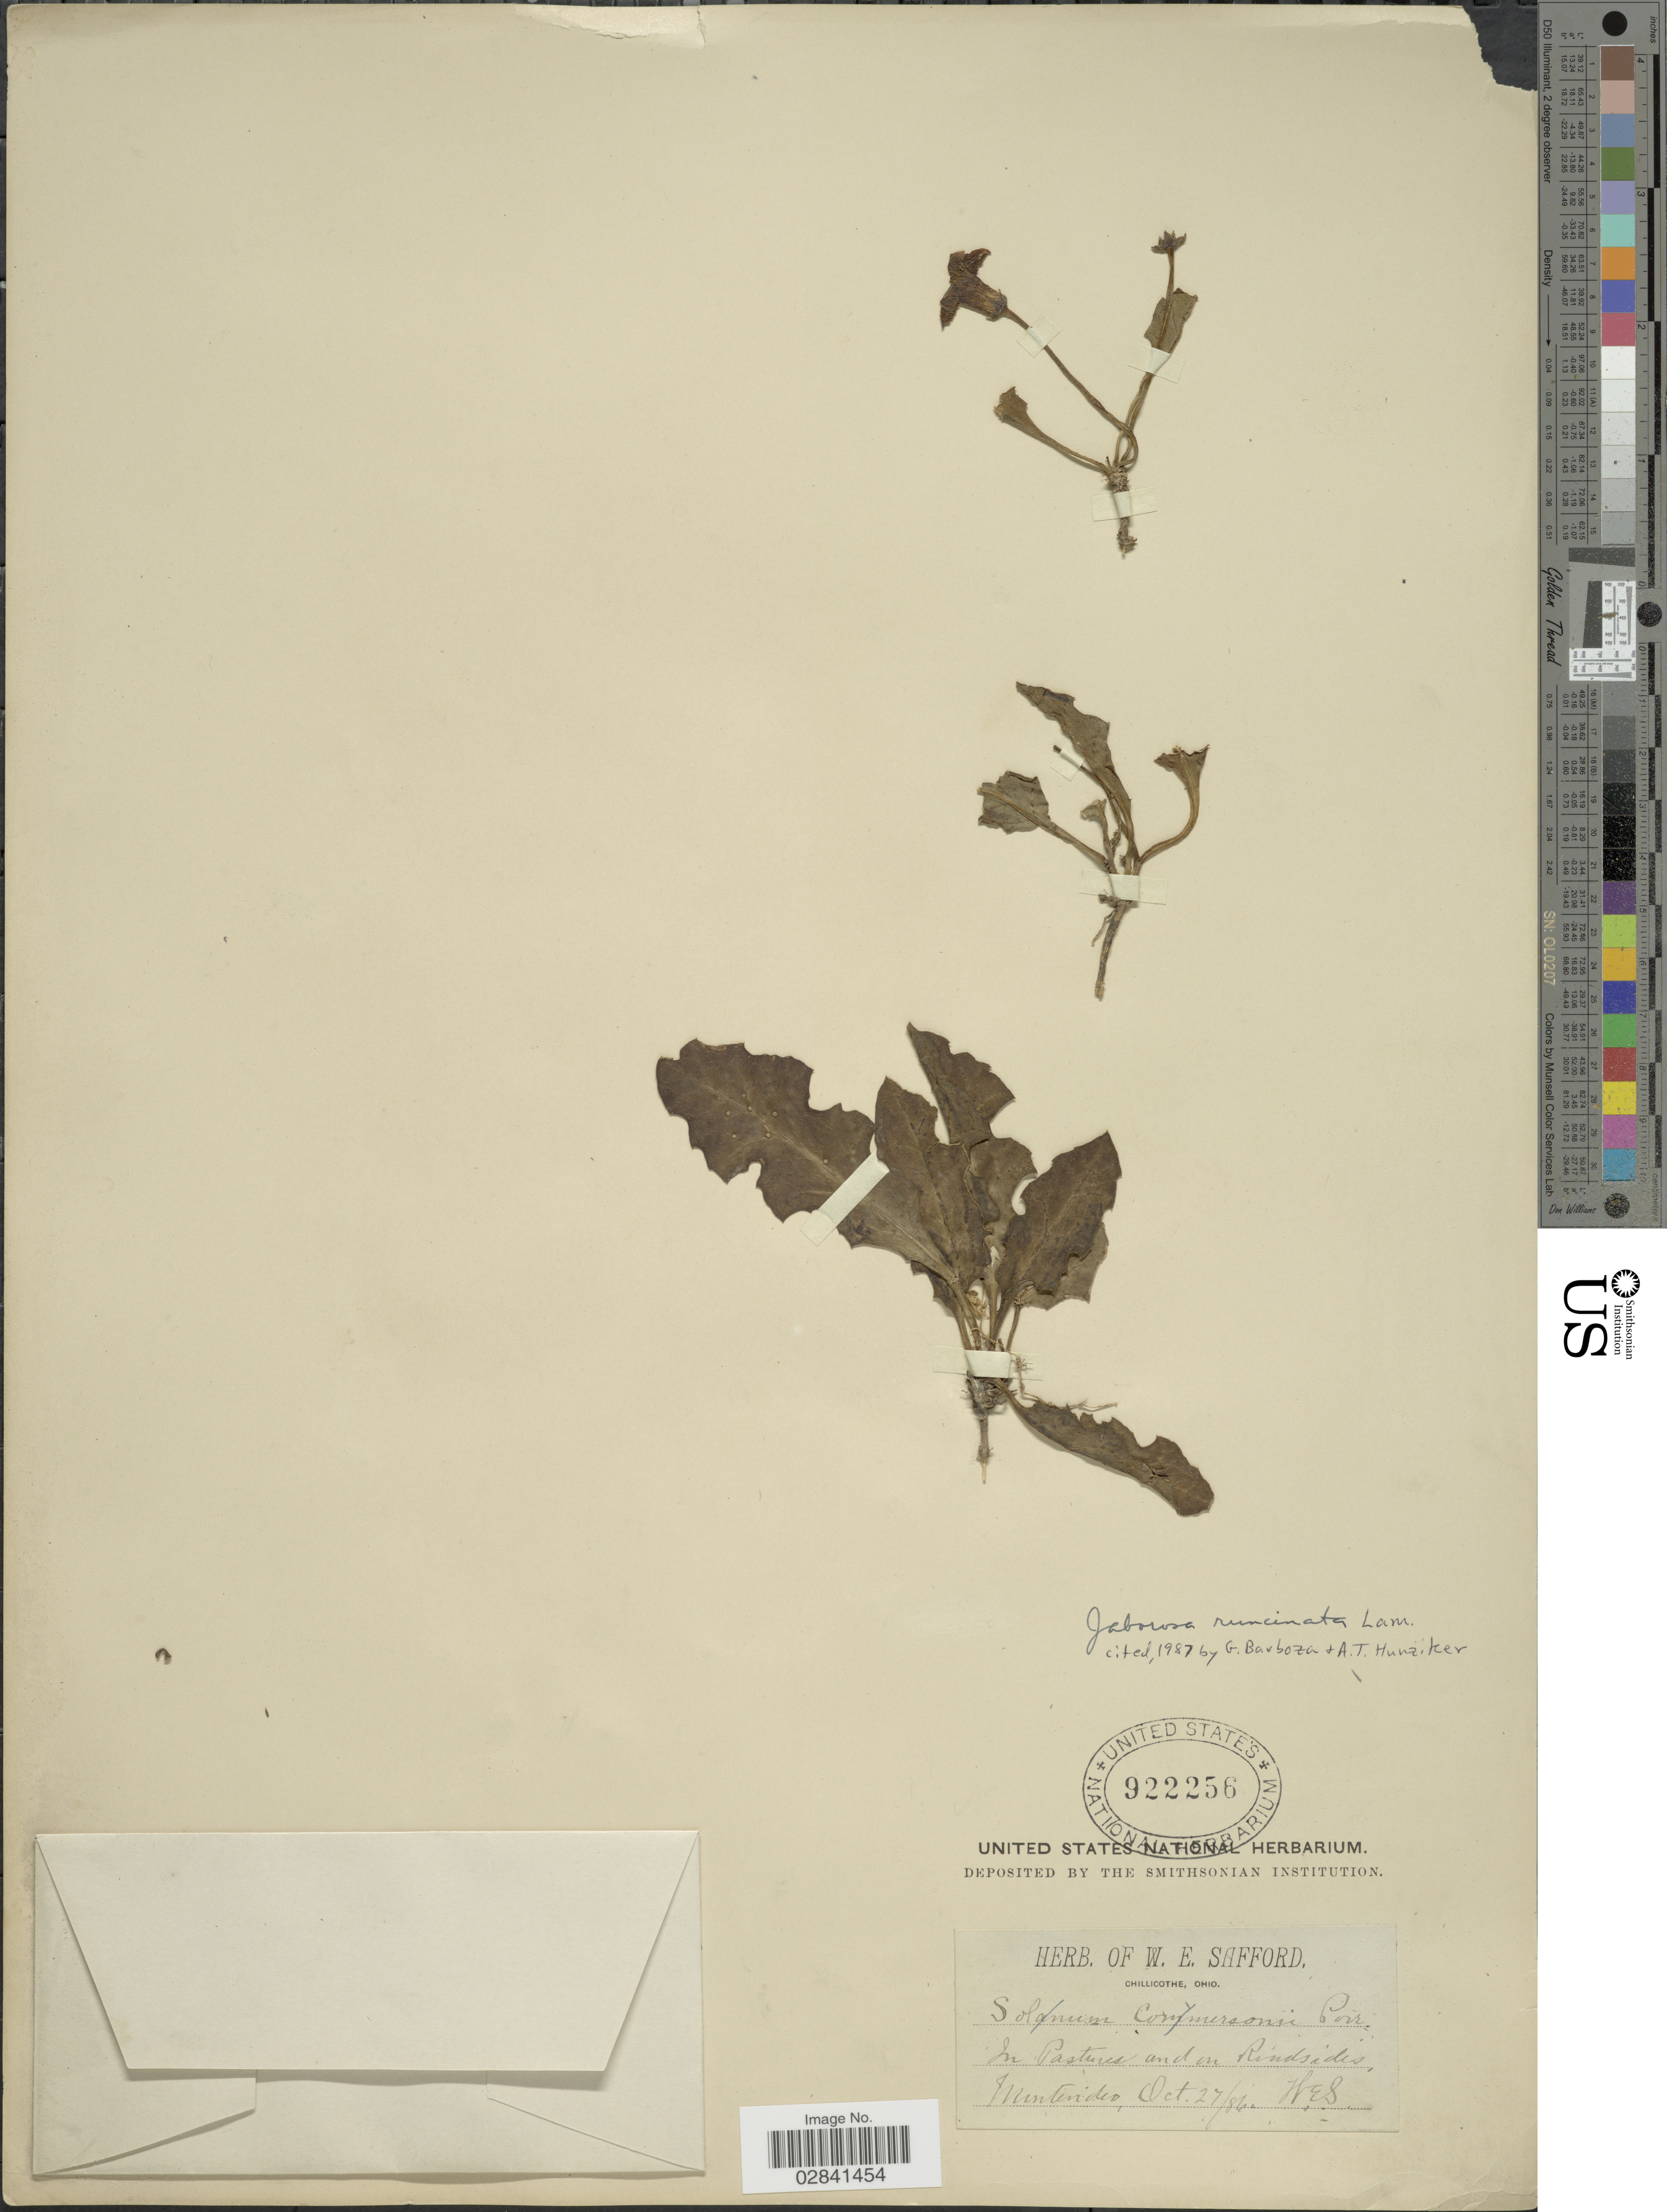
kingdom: Plantae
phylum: Tracheophyta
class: Magnoliopsida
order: Solanales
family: Solanaceae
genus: Jaborosa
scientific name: Jaborosa runcinata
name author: Lam.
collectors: W. E. Safford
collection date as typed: Transcribed d/m/y: 27/10/86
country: Uruguay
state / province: Montevideo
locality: In Pastures and on Roadsides.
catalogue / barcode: US 922256